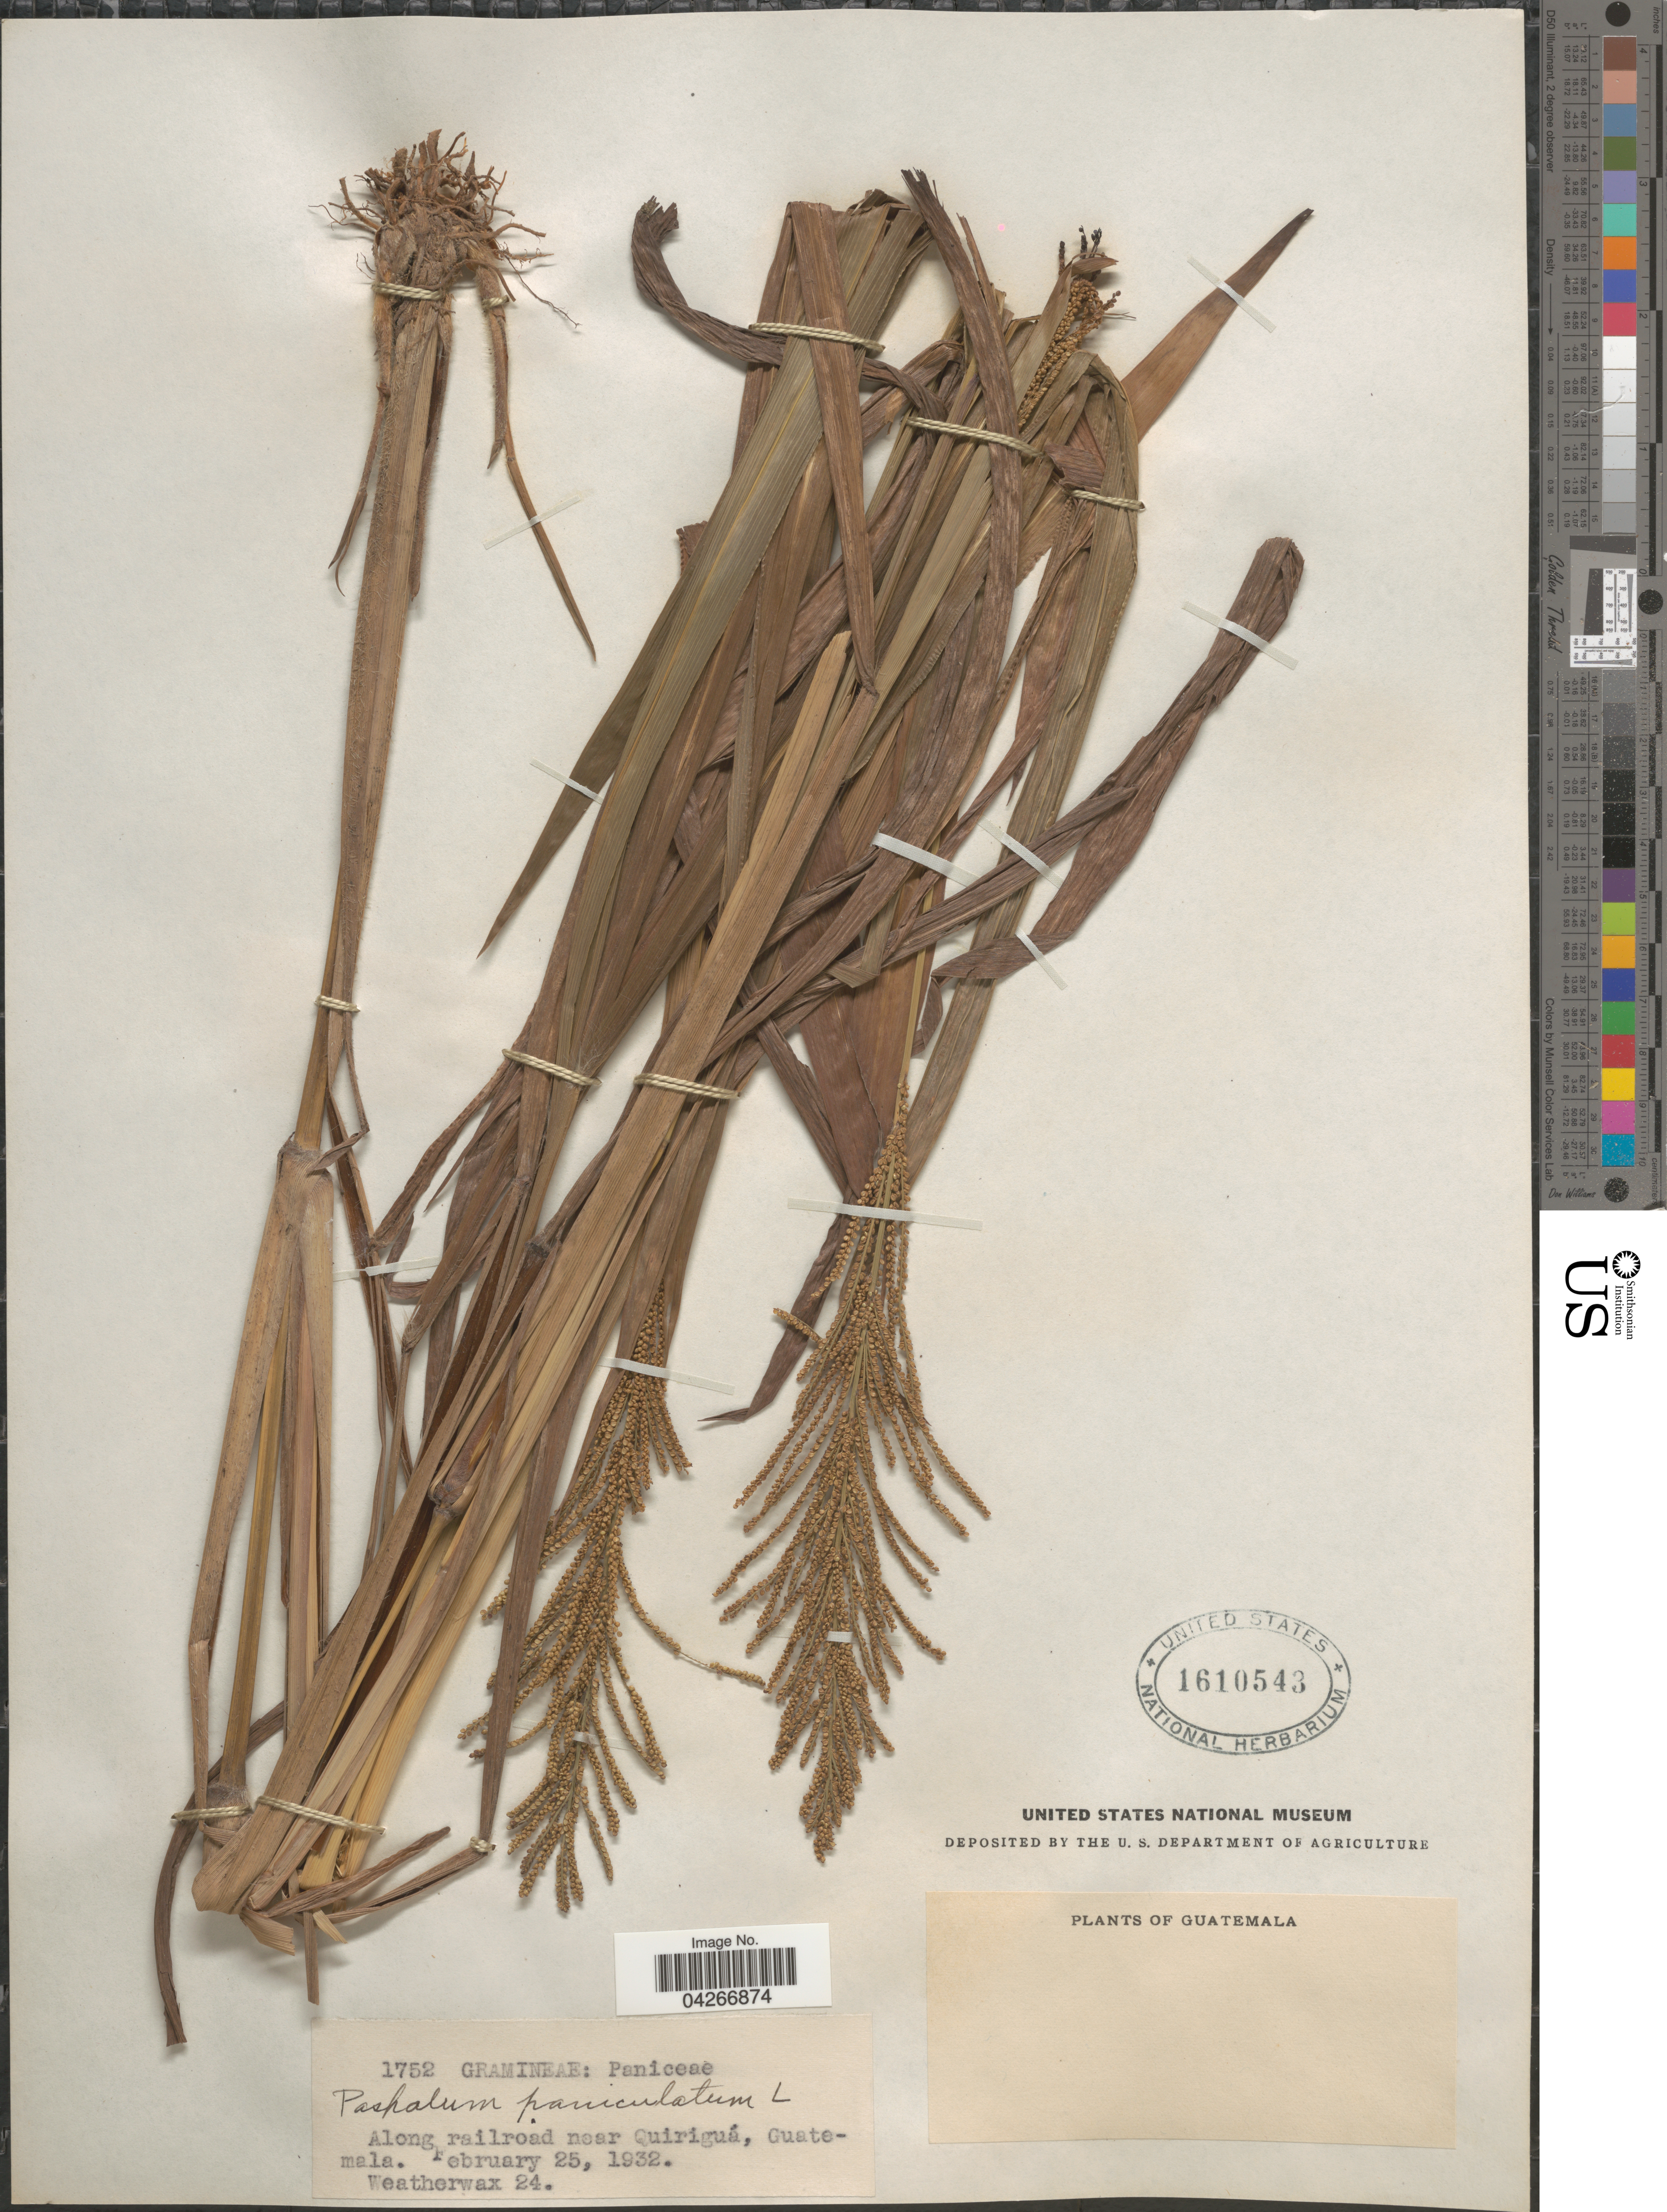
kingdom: Plantae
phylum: Tracheophyta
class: Liliopsida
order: Poales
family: Poaceae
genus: Paspalum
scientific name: Paspalum paniculatum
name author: L.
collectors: -. Weatherwax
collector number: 24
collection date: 1932-02-25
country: Guatemala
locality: Along railroad near Quiriguá.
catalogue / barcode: US 1610543